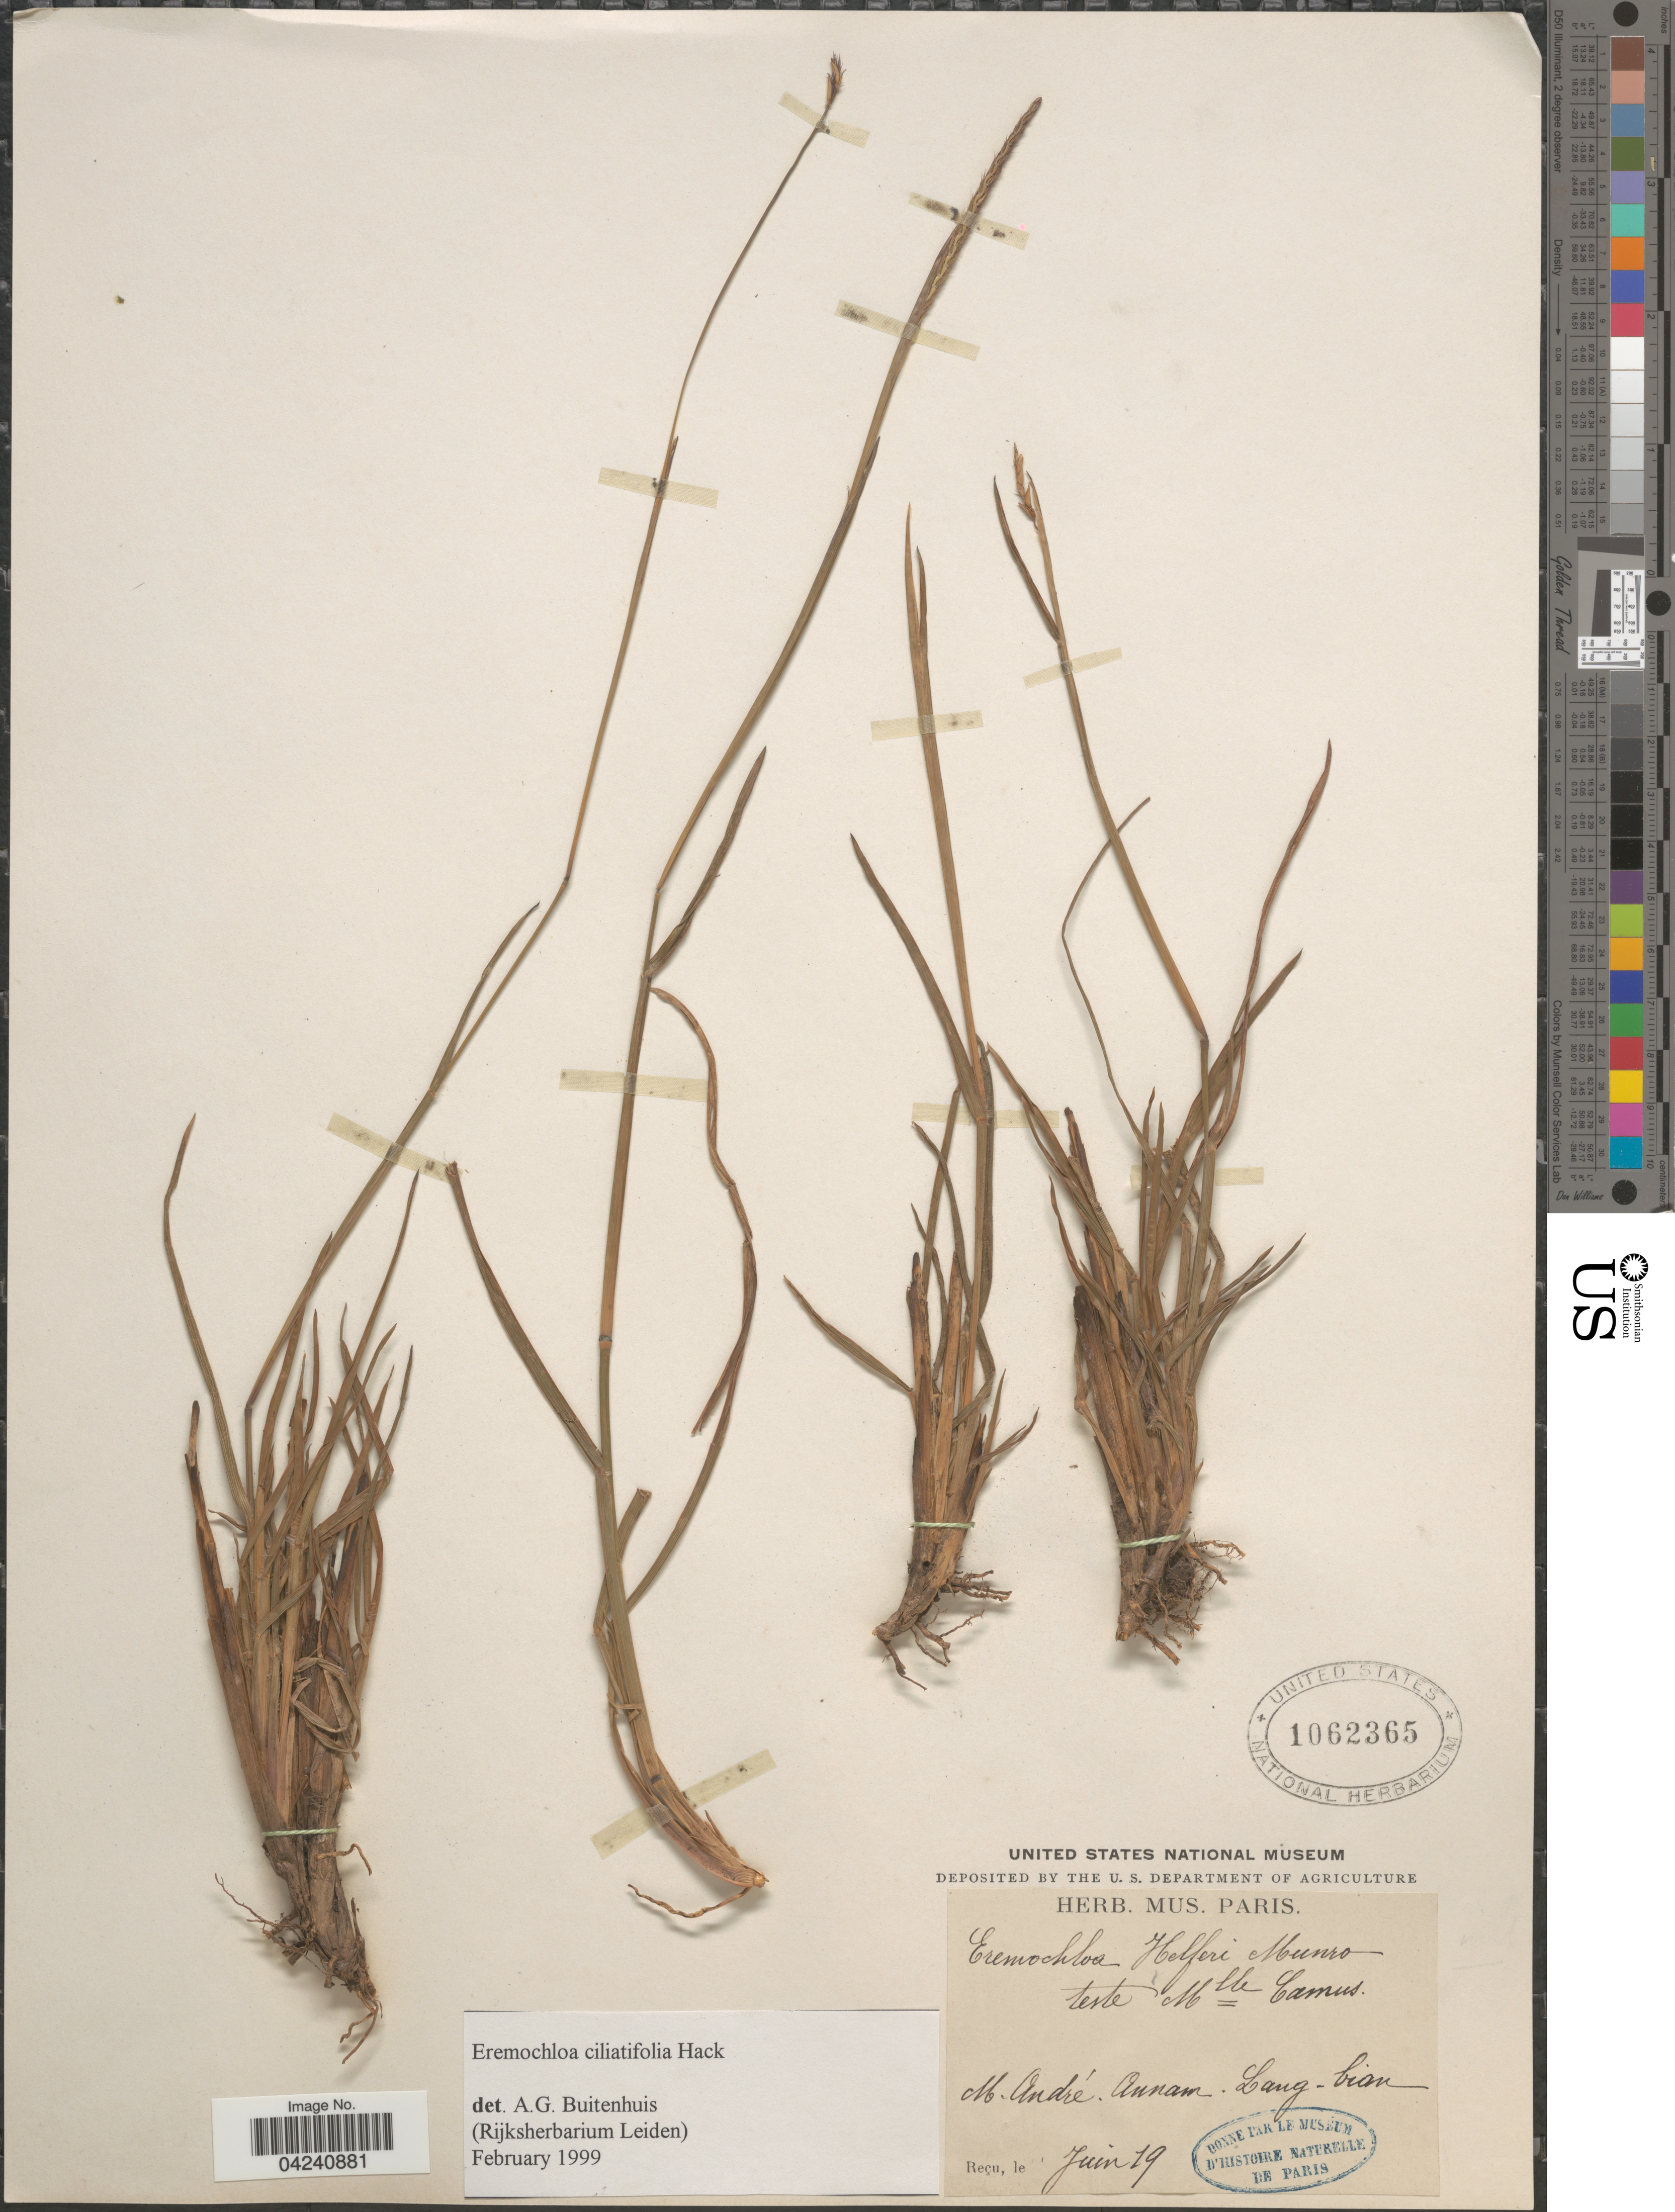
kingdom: Plantae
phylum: Tracheophyta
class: Liliopsida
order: Poales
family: Poaceae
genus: Eremochloa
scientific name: Eremochloa ciliatifolia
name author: Hack. in A. DC.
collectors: M. Andre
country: Vietnam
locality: Annam. Lang-bian.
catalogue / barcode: US 1062365